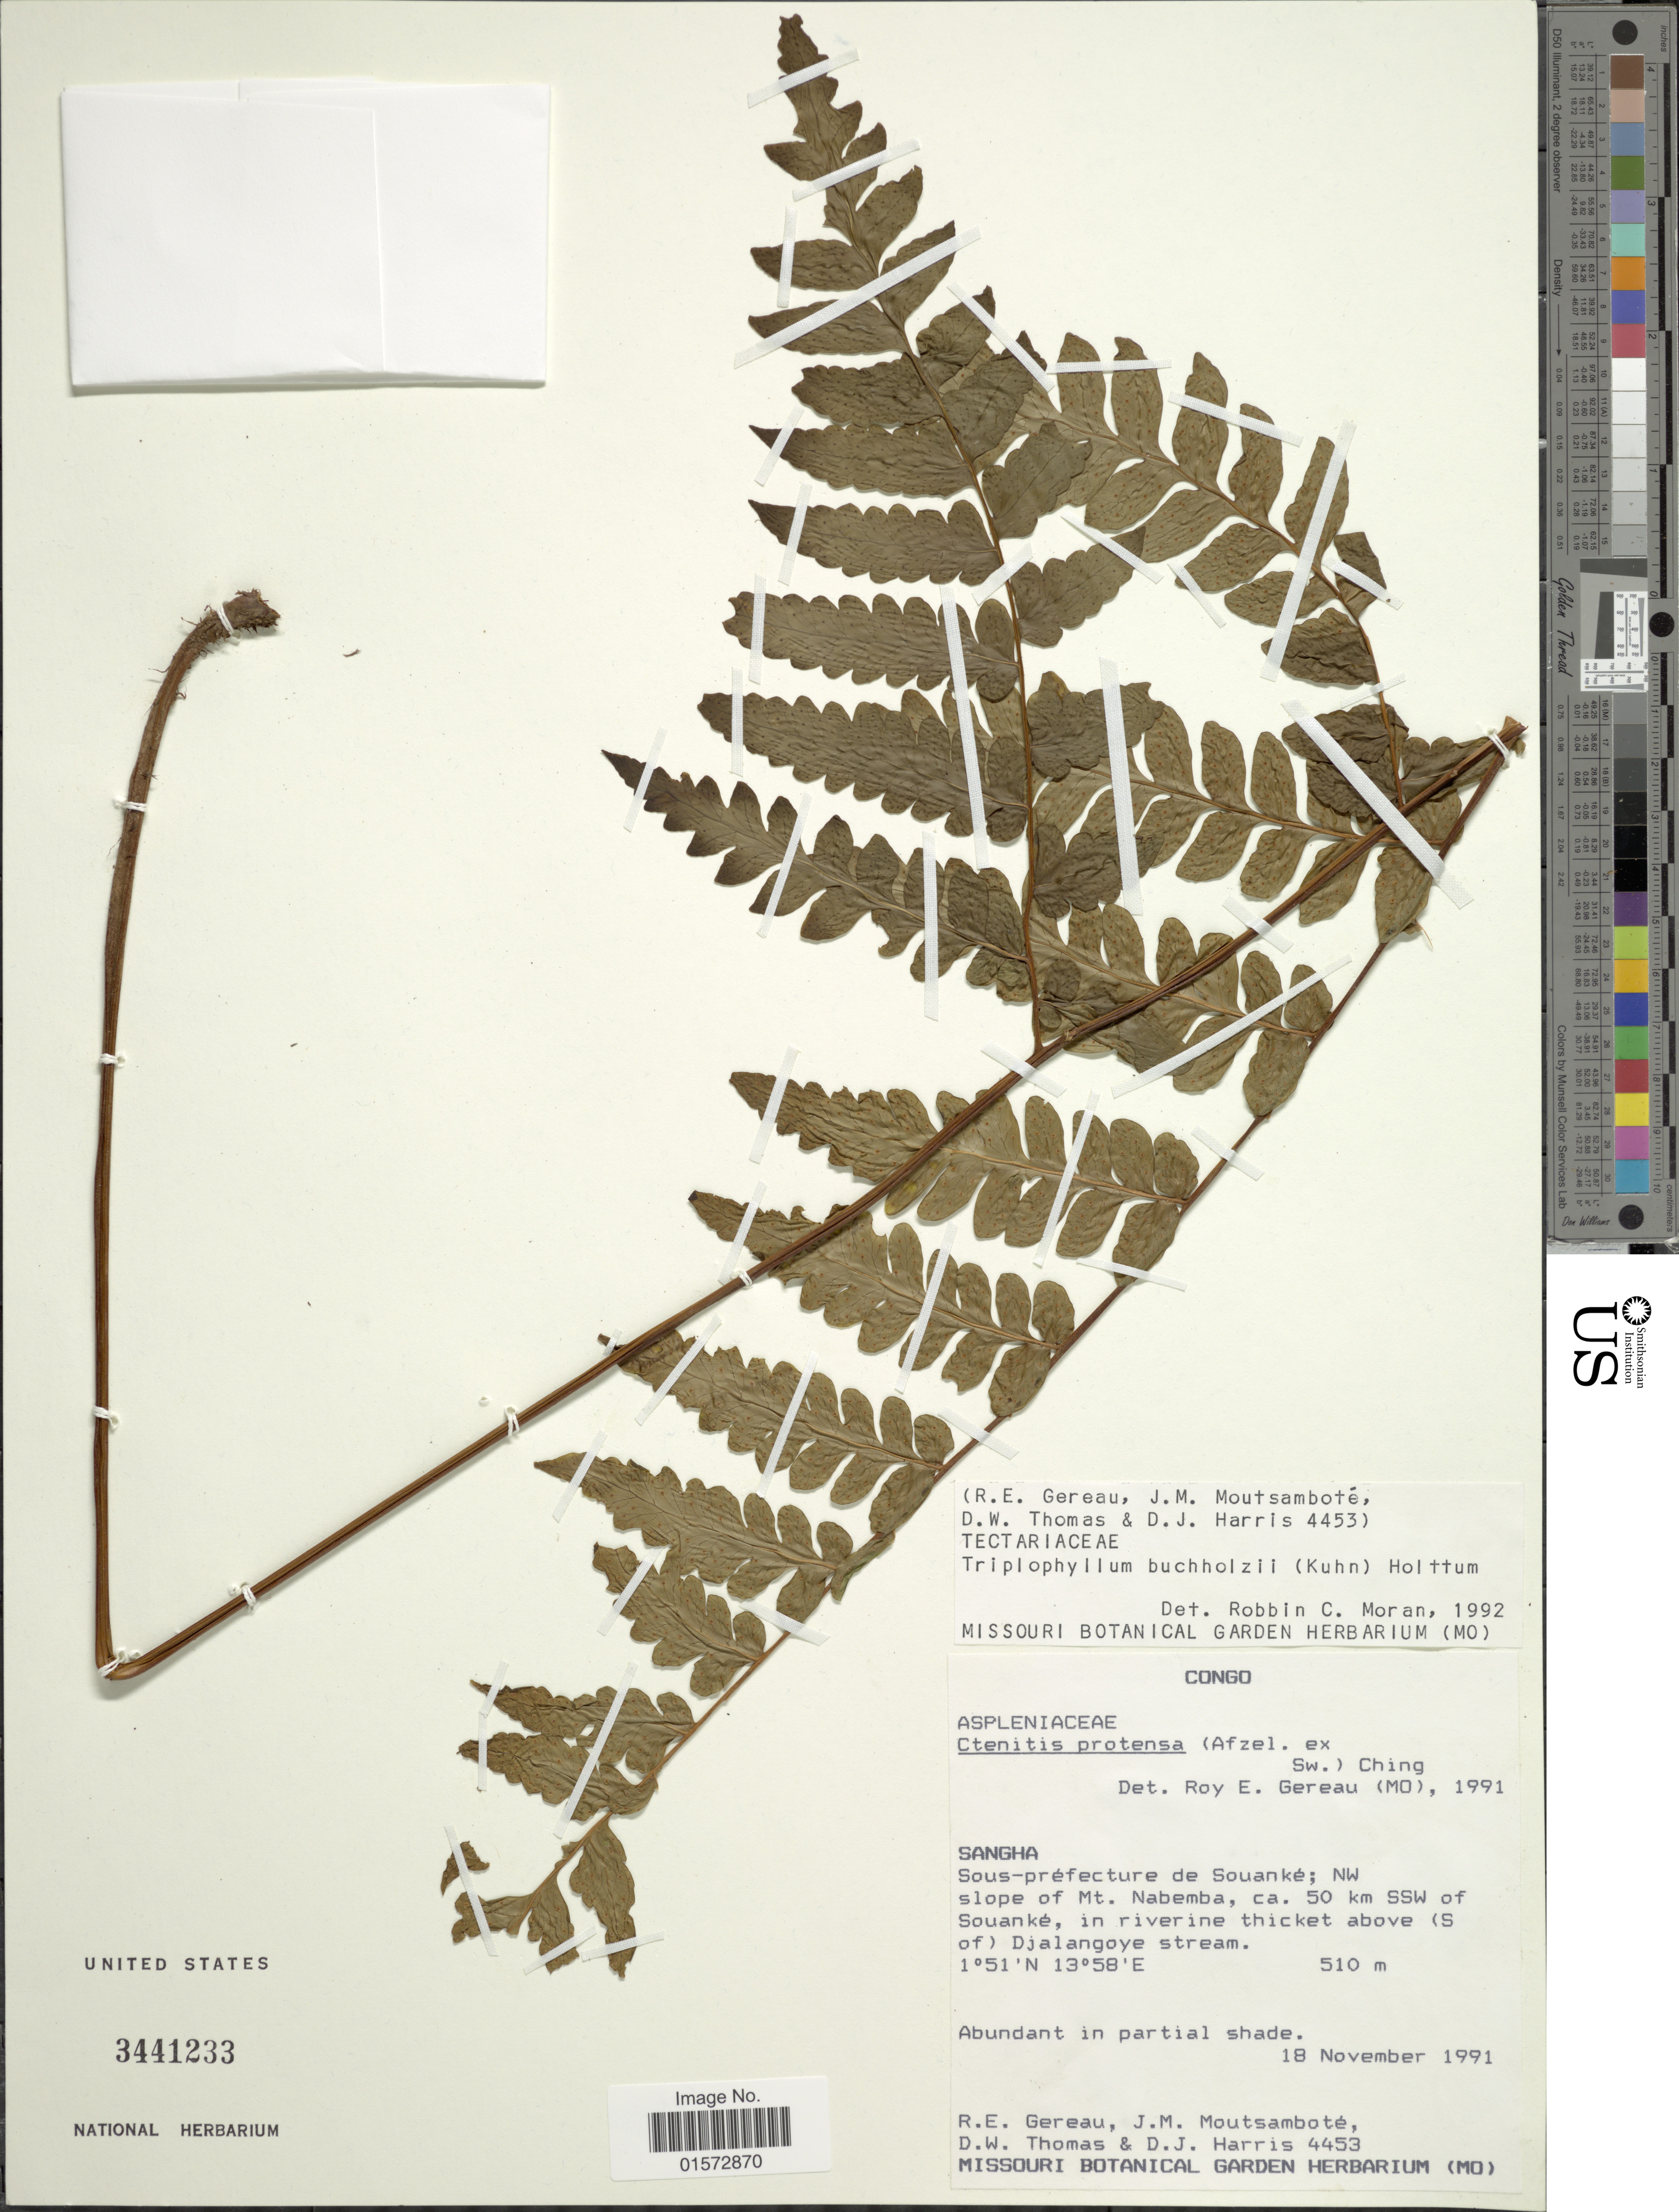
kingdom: Plantae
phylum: Tracheophyta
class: Polypodiopsida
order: Polypodiales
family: Tectariaceae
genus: Triplophyllum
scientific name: Triplophyllum buchholzii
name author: (Kuhn)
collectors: R. Gereau, J. Moutsambote & D. W. Thomas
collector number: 4453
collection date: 1991-11-18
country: Congo, Republic of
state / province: Sangha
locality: Sous-préfecture de Souanké; NW slope of Mt. Naemba, ca. 50 km SSW of Souanké, in riverine thicket above (S of) Djalangoye stream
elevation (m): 510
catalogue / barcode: US 3441233